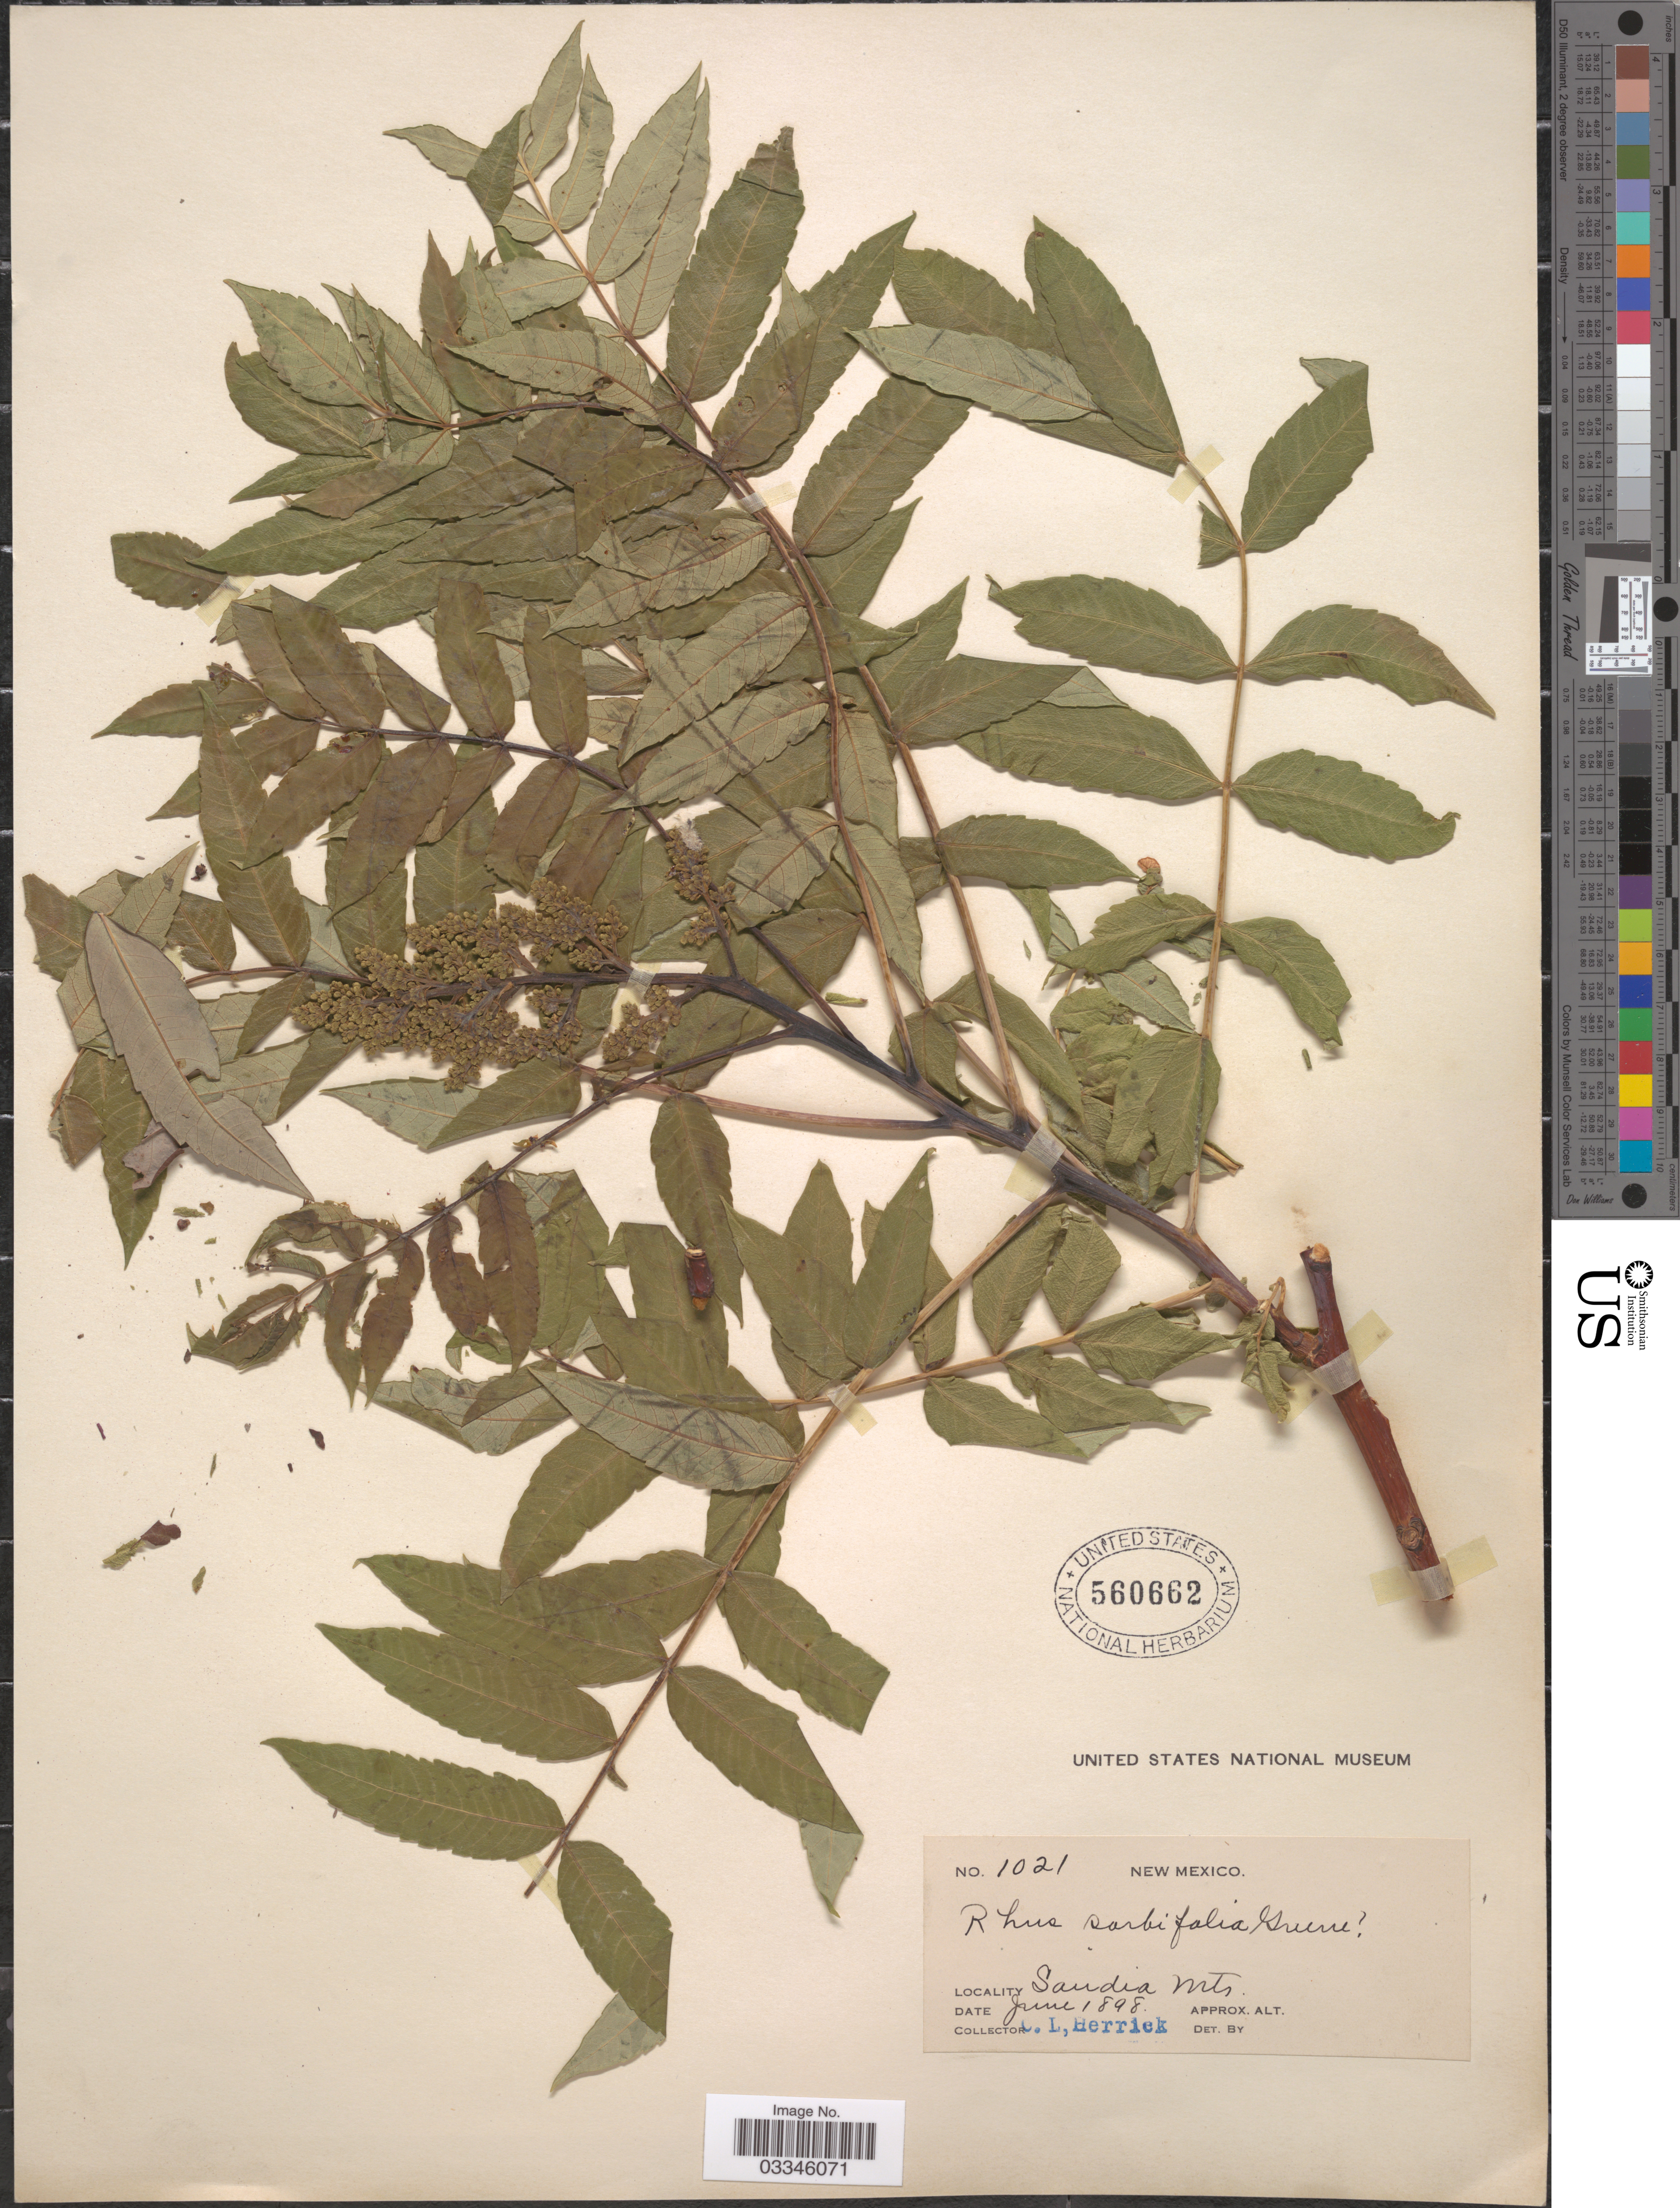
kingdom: Plantae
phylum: Tracheophyta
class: Magnoliopsida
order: Sapindales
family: Anacardiaceae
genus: Rhus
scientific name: Rhus glabra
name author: L.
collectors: C. Herrick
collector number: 1021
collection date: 1898-06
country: United States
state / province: New Mexico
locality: Sandia Mts.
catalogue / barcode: US 560662